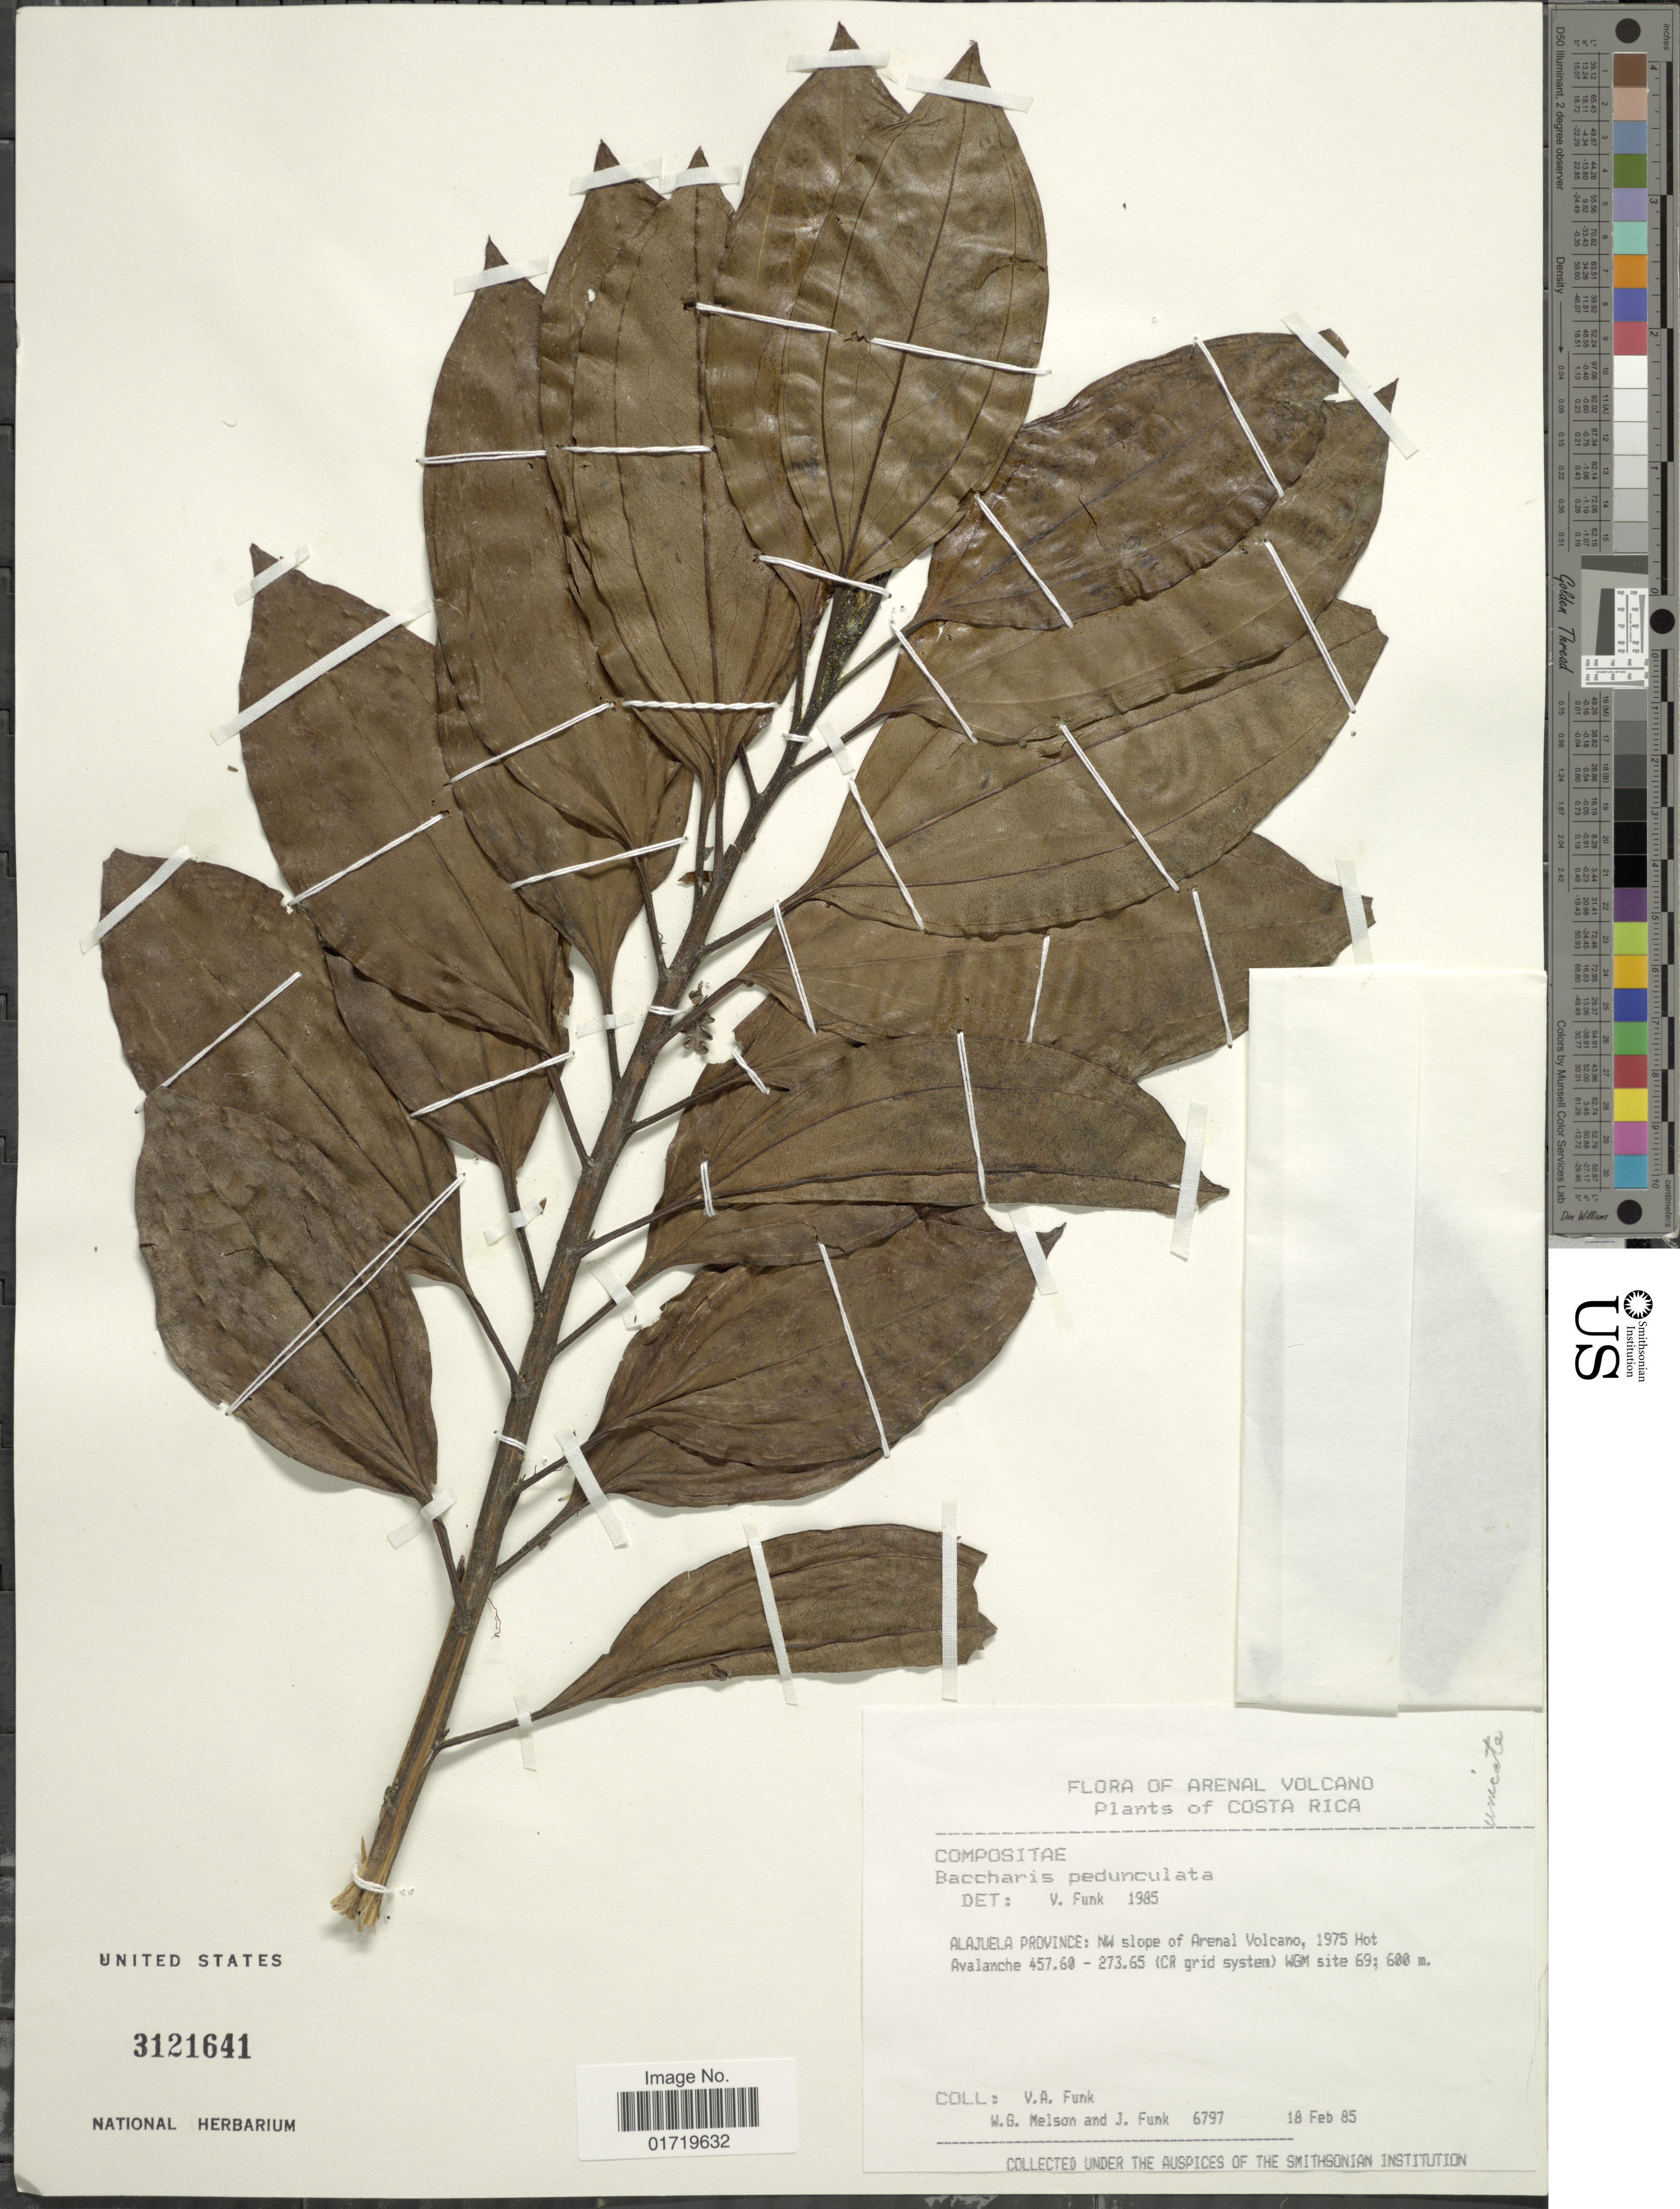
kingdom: Plantae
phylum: Tracheophyta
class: Magnoliopsida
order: Asterales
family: Asteraceae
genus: Baccharis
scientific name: Baccharis pedunculata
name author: (Mill.) Cabrera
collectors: V. Funk, W. Melson & J. Funk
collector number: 6797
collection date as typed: Transcribed d/m/y: 18/2/85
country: Costa Rica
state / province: Alajuela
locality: Alajuela Province: NW slope of Arenal Volcano, 1975 Hot Avalanche 457.60 - 273.65 (CR grid system) WGMsite 69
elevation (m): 600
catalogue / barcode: US 3121641